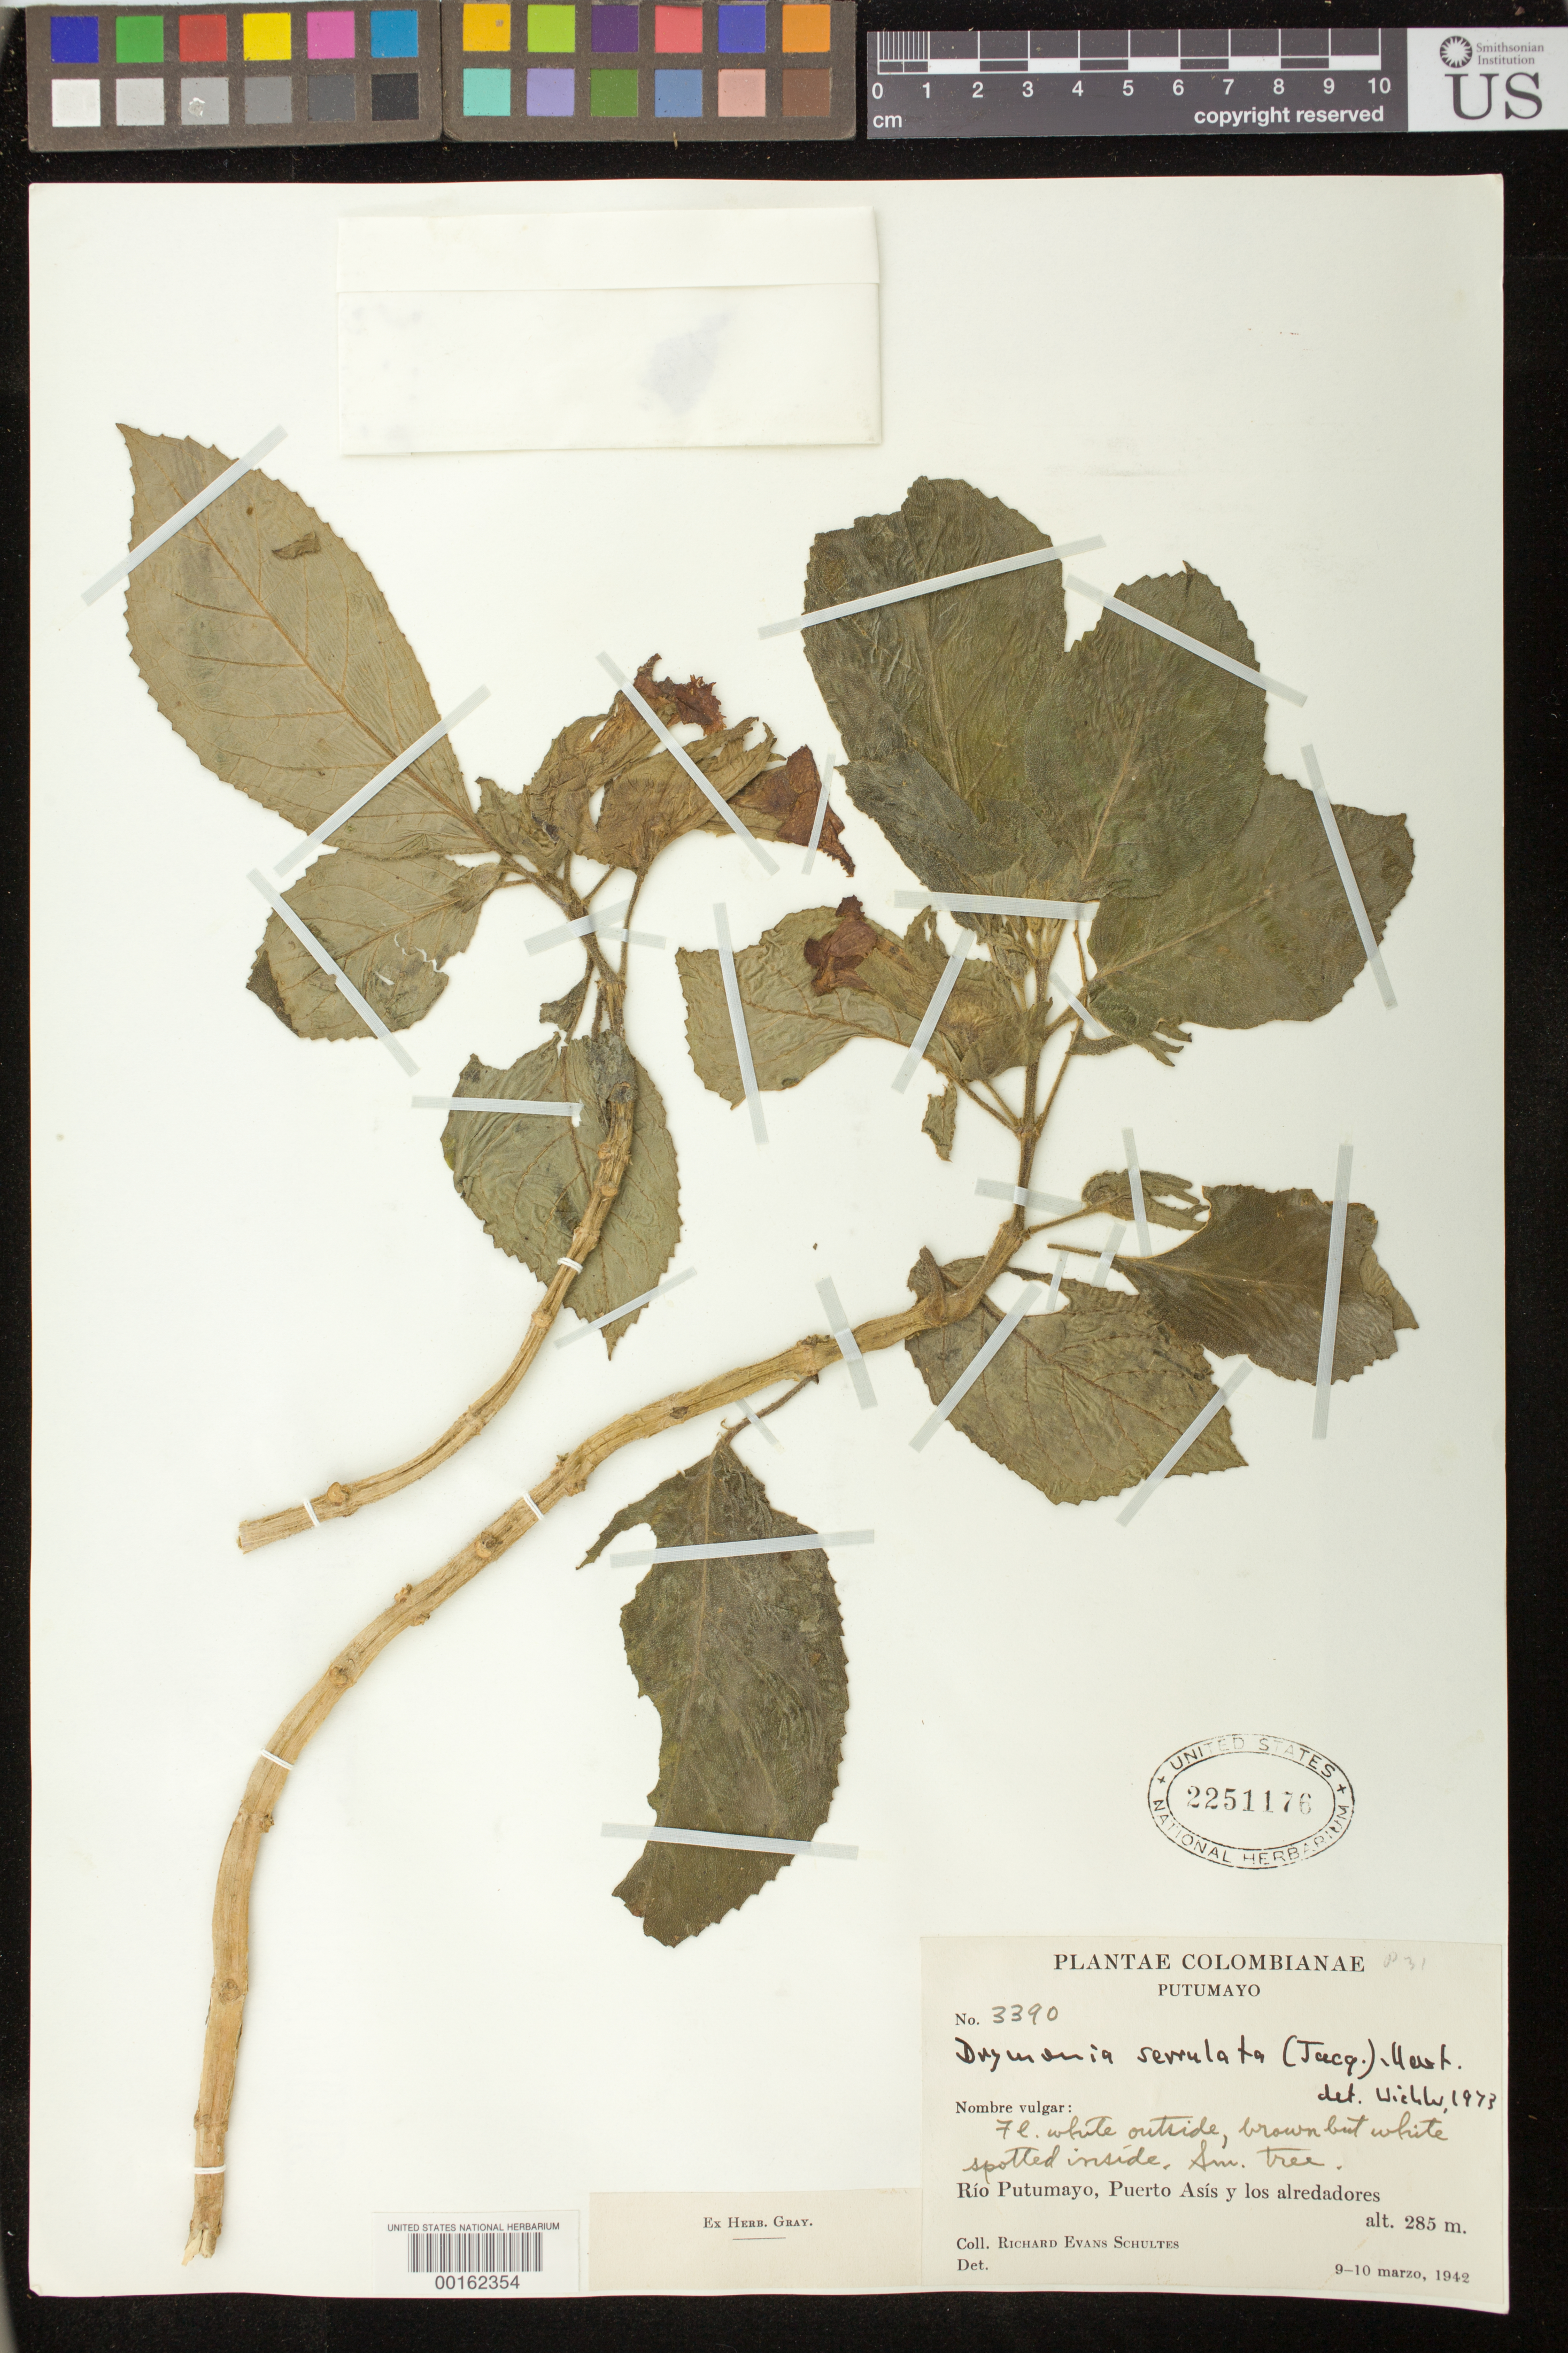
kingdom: Plantae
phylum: Tracheophyta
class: Magnoliopsida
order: Lamiales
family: Gesneriaceae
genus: Drymonia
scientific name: Drymonia serrulata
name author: (Jacq.) Mart.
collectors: R. E. Schultes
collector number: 3390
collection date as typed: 9-10 Mar 1942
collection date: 1942-03-09/1942-03-10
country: Colombia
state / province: Putumayo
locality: Rio Putumayo, Puerto Asis and the environs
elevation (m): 285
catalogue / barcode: US 2251176